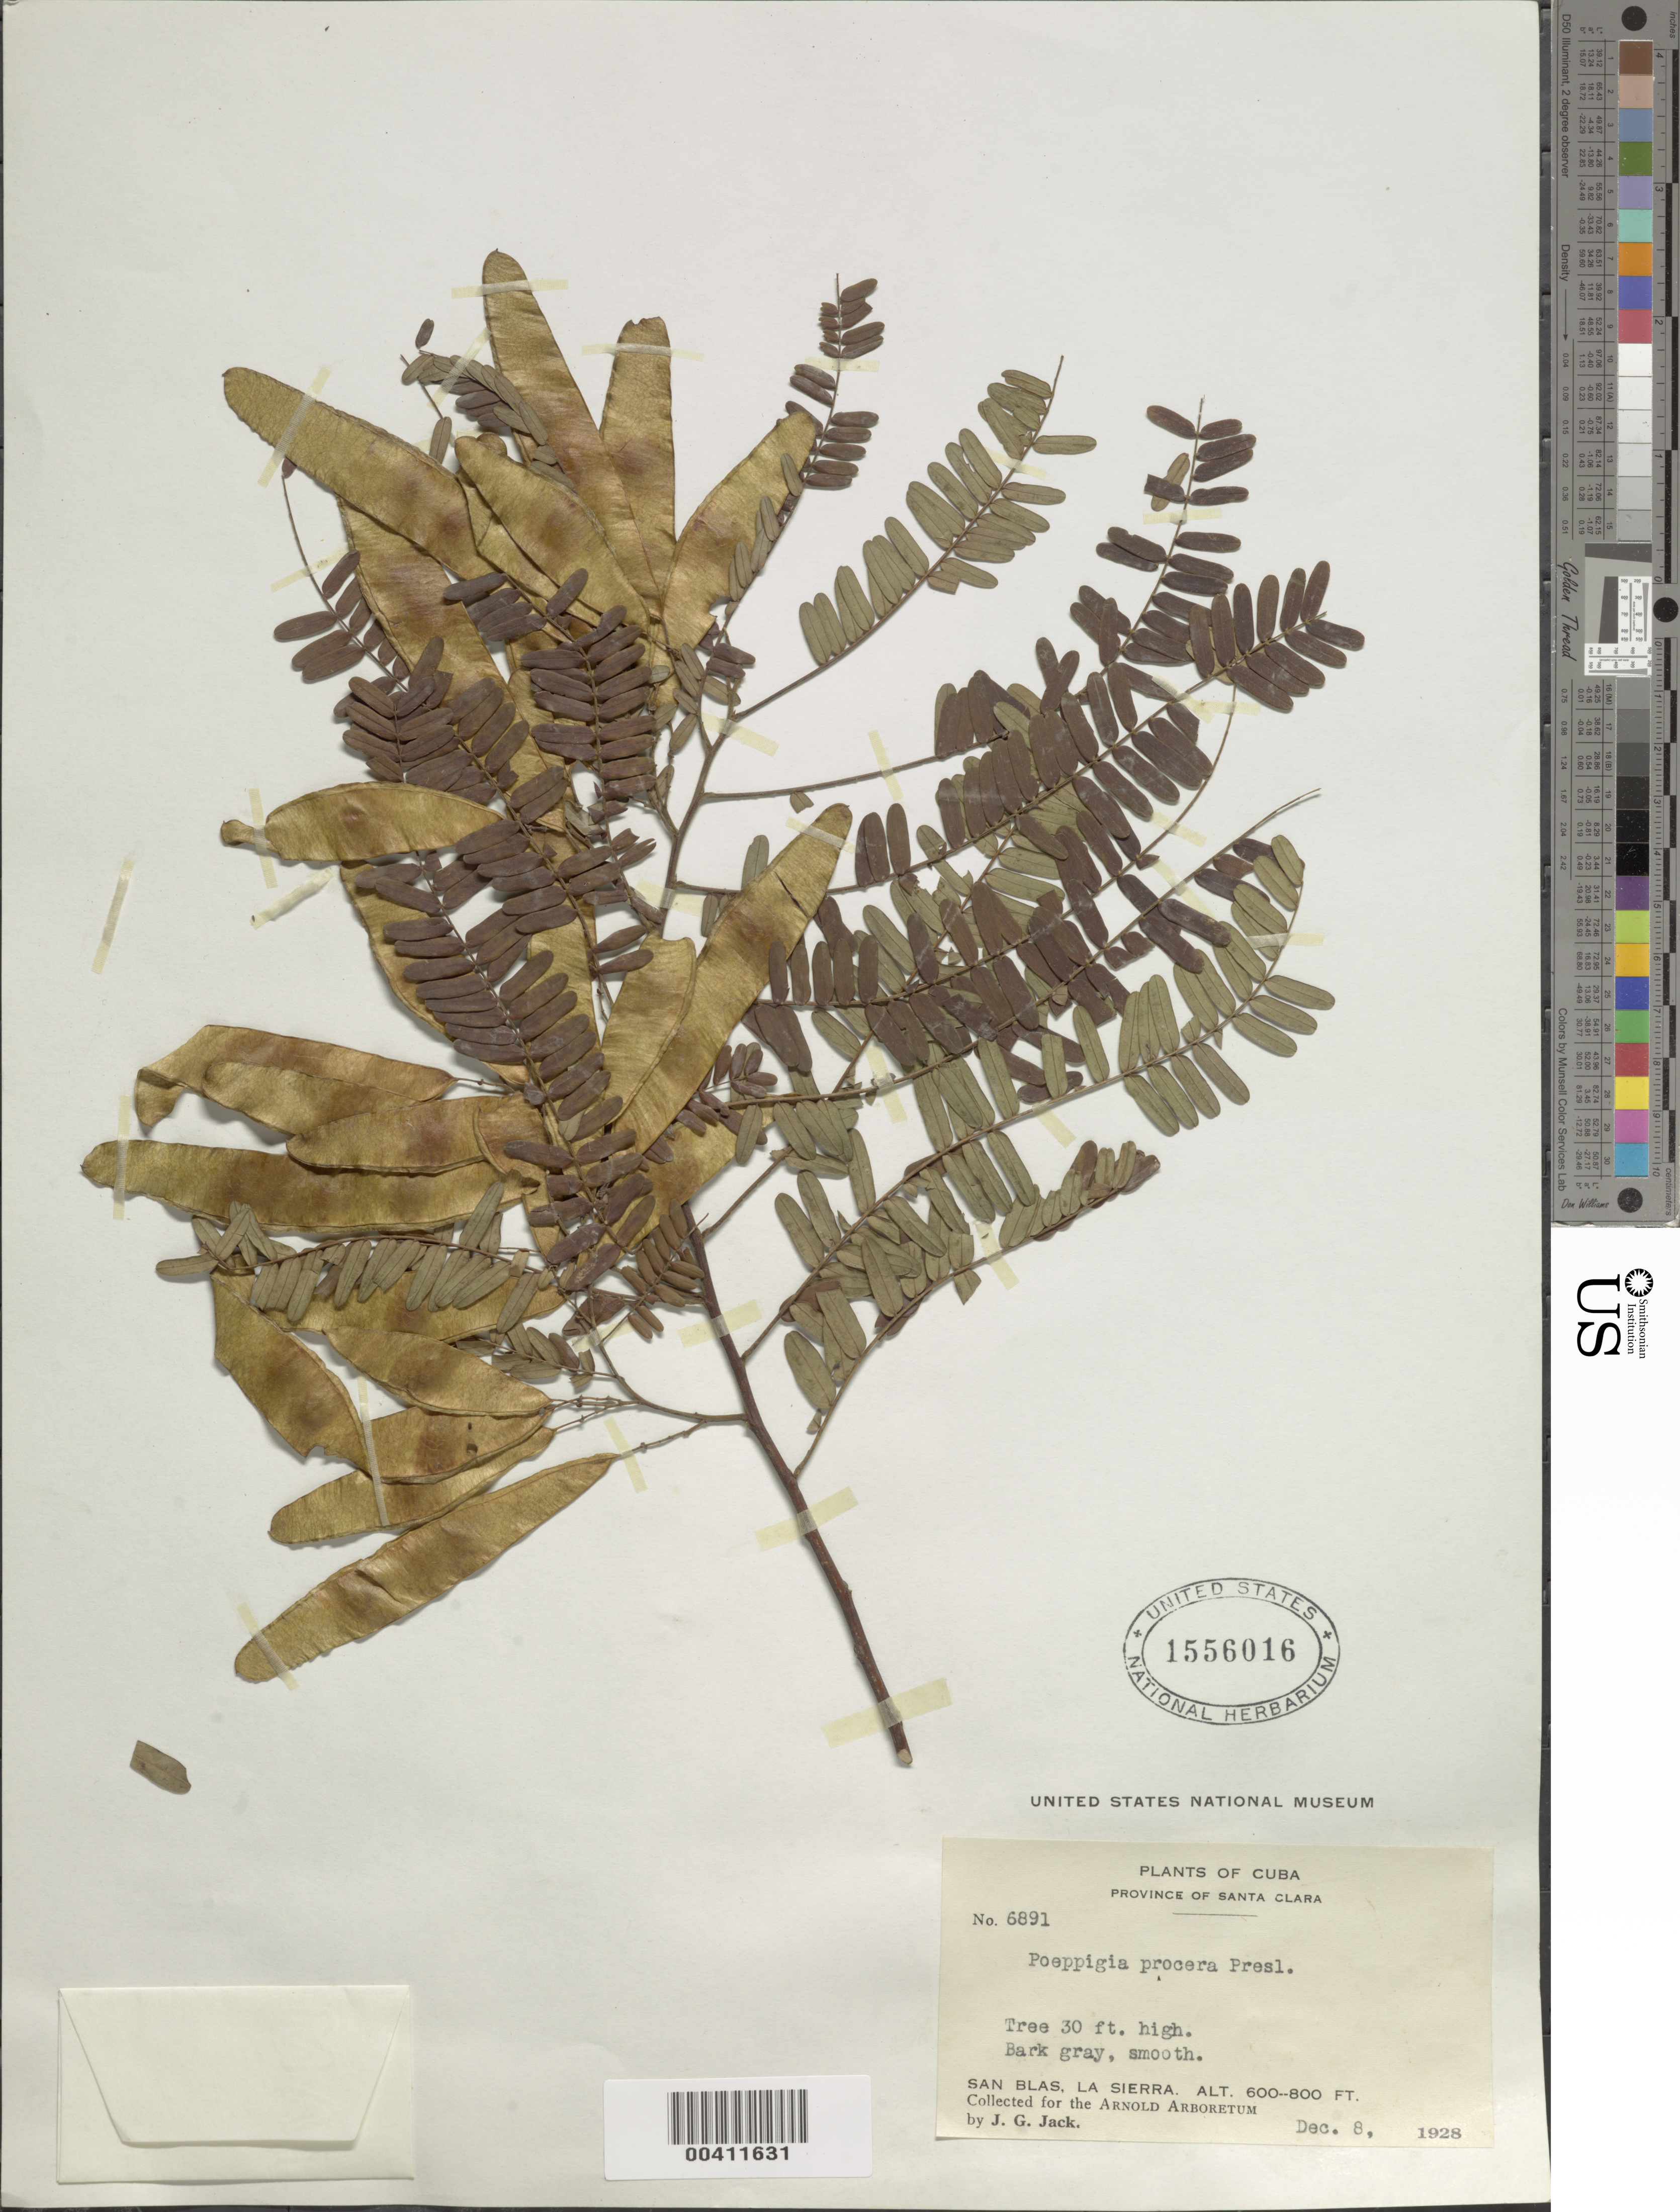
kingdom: Plantae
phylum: Tracheophyta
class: Magnoliopsida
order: Fabales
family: Fabaceae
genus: Poeppigia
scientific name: Poeppigia procera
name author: C. Presl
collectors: J. G. Jack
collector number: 6891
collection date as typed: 08 Dec 1928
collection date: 1928-12-08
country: Cuba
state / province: Las Villas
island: Greater Antilles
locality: San blas, la sierra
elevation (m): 183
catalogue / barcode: US 1556016